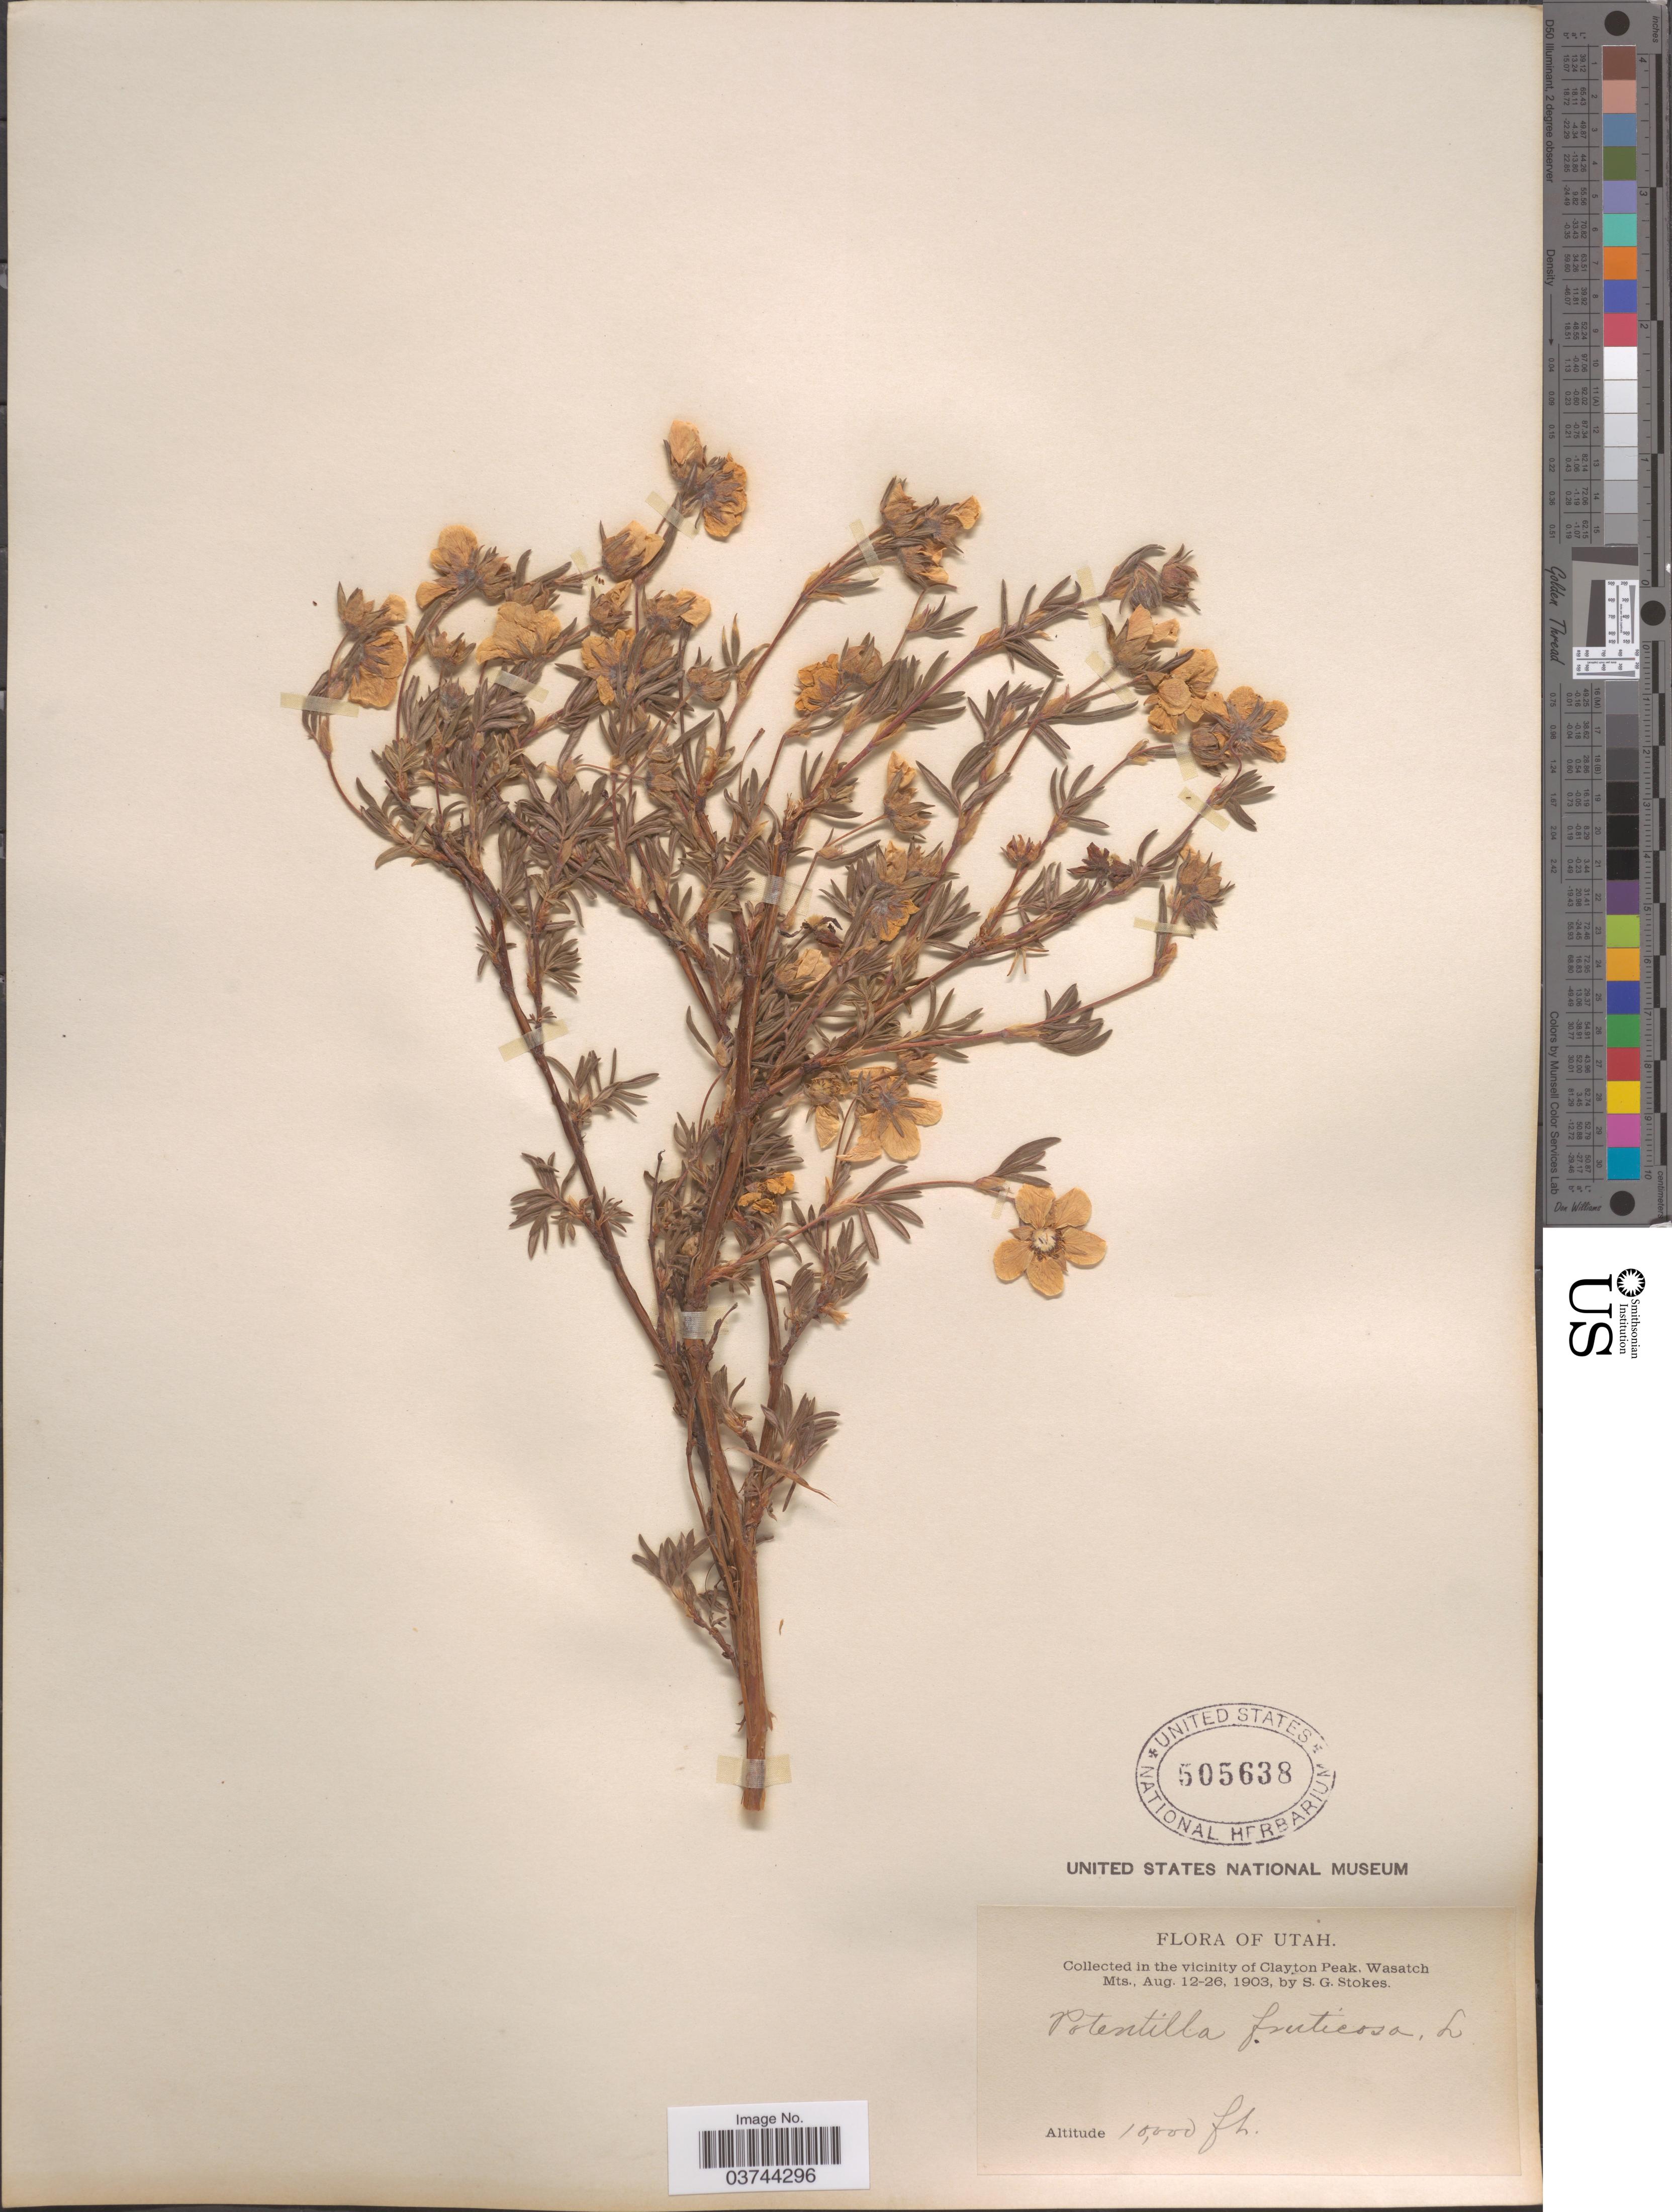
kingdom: Plantae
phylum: Tracheophyta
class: Magnoliopsida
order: Rosales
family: Rosaceae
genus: Dasiphora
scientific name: Dasiphora fruticosa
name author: (L.) Rydb.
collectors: S. G. Stokes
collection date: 1903-08-12/1903-08-26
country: United States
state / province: Utah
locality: In the vicinity of Clayton Peak, Wasatch Mts.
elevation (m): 3048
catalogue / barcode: US 505638